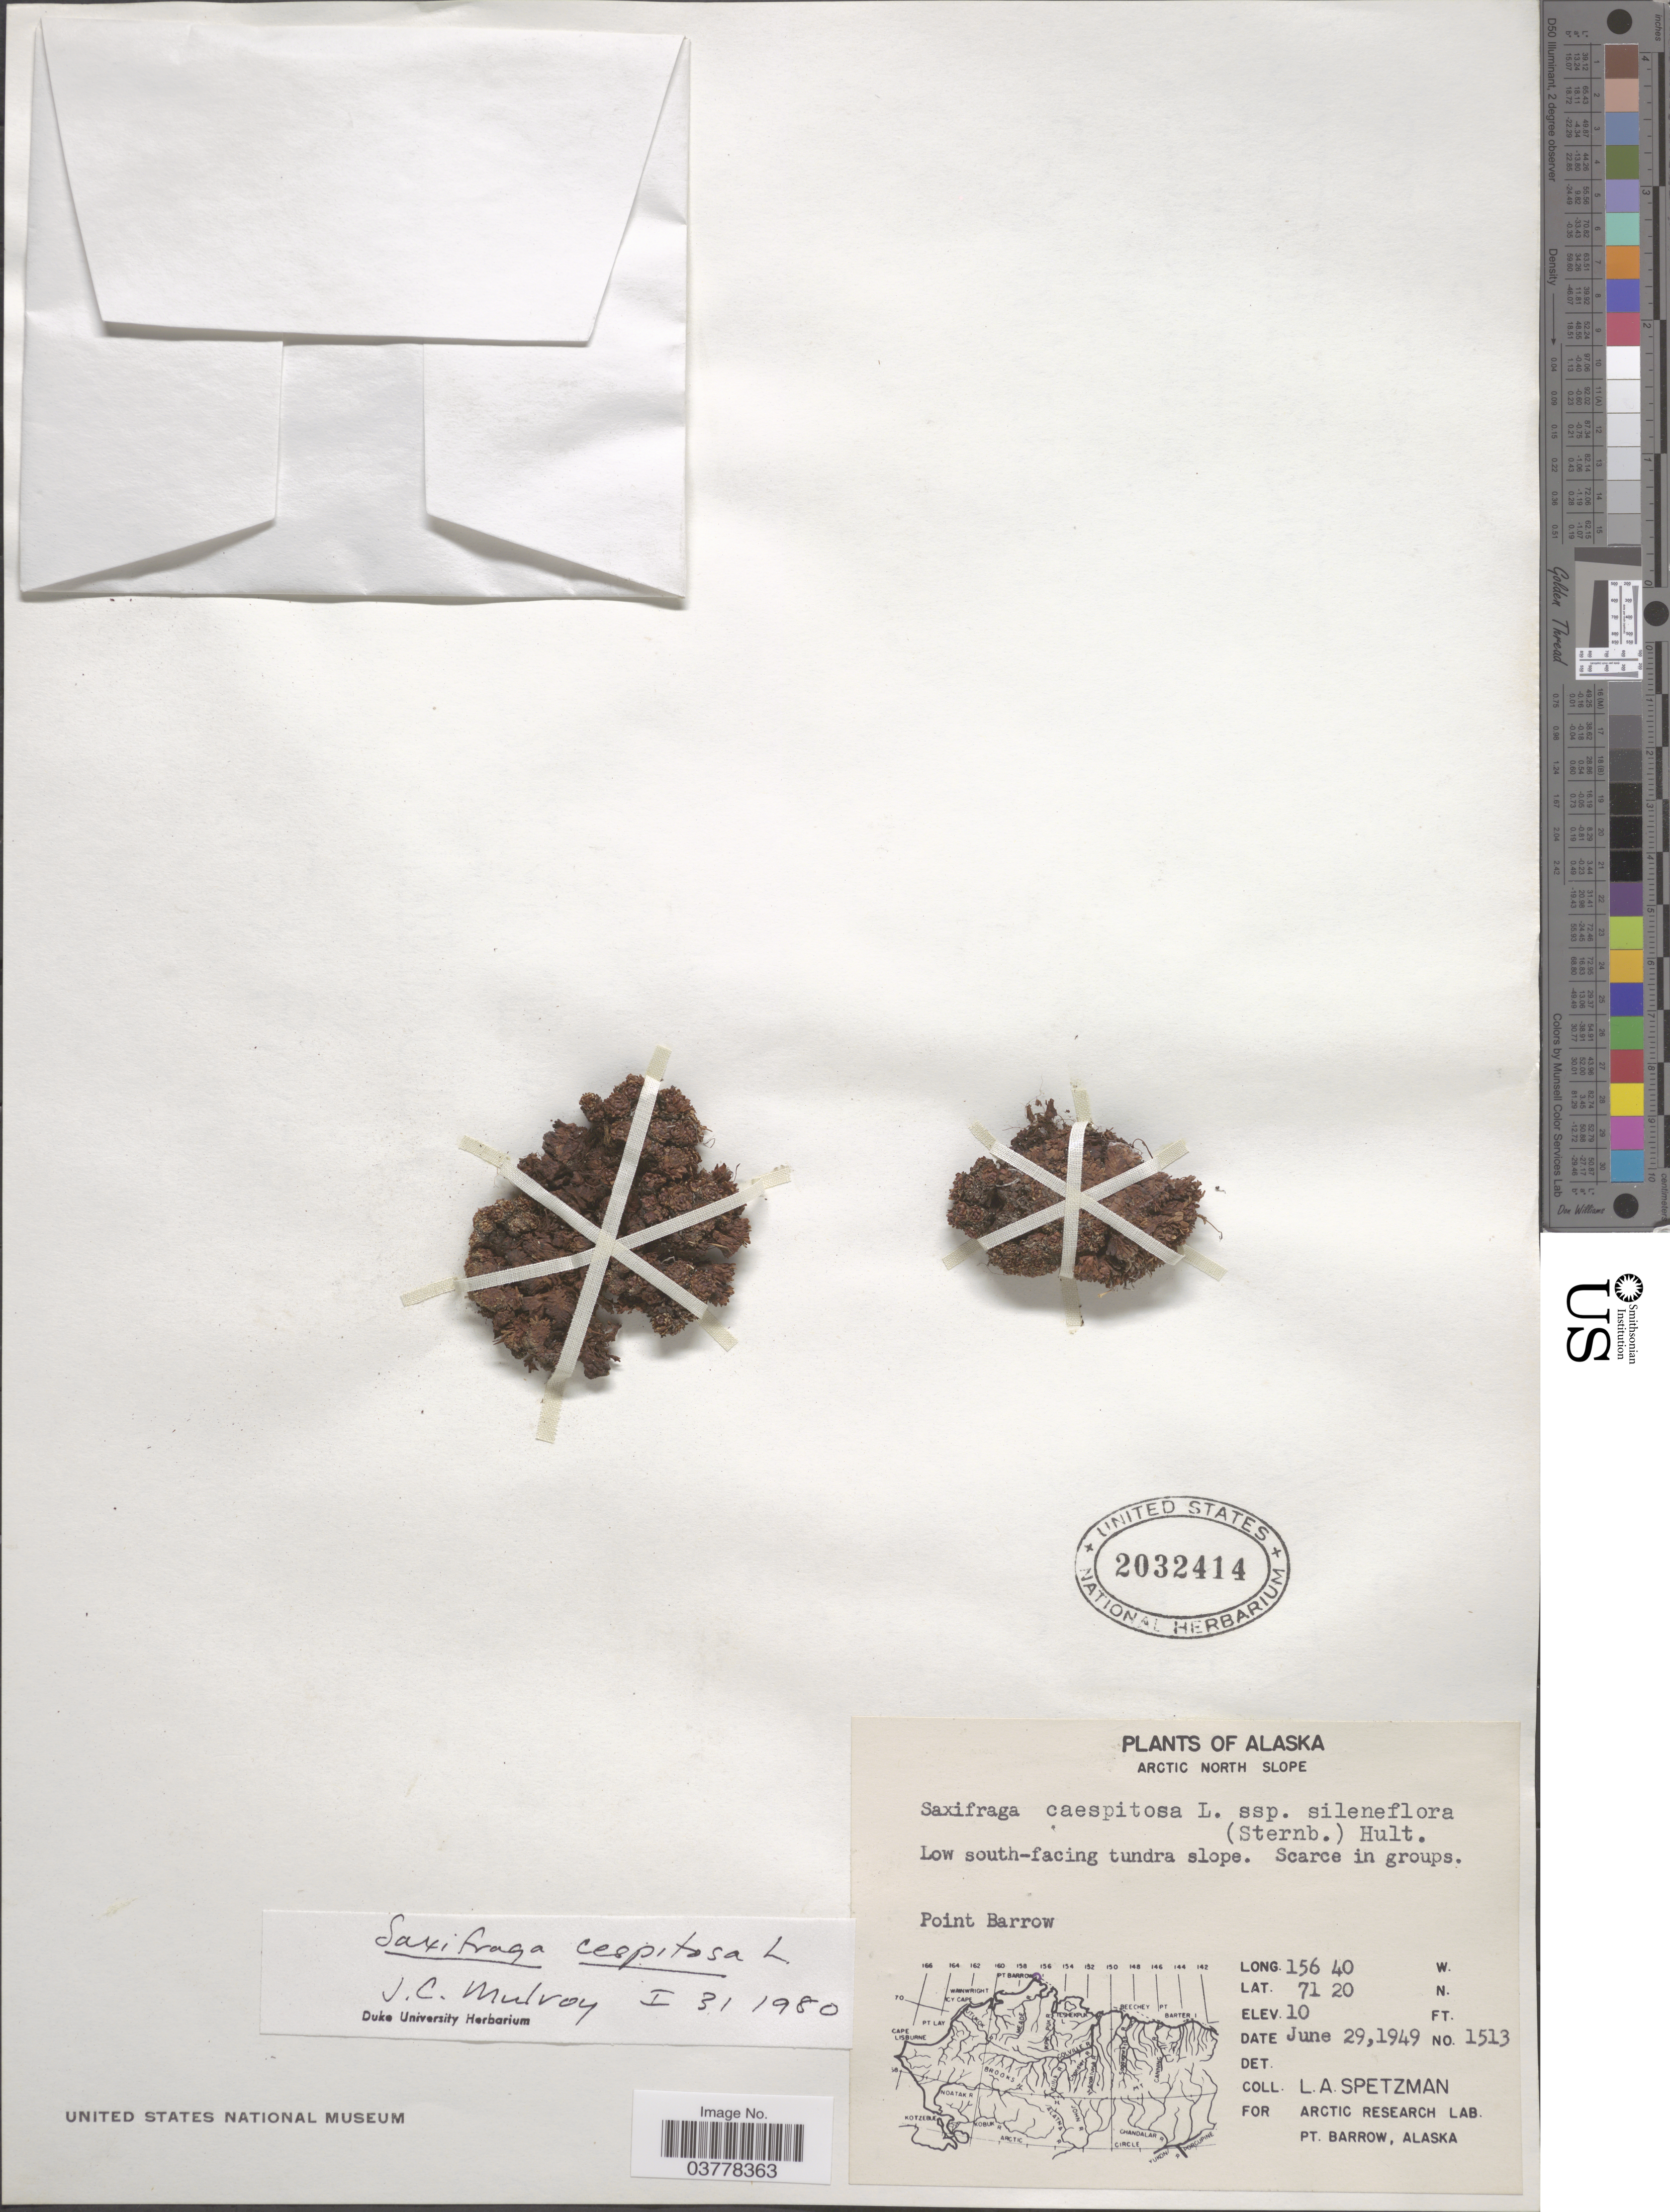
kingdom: Plantae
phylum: Tracheophyta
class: Magnoliopsida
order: Saxifragales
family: Saxifragaceae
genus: Saxifraga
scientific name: Saxifraga caespitosa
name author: L.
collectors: L. Spetzman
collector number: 1513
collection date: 1949-06-29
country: United States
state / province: Alaska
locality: Arctic North Slope. Point Barrow.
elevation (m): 3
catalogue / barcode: US 2032414